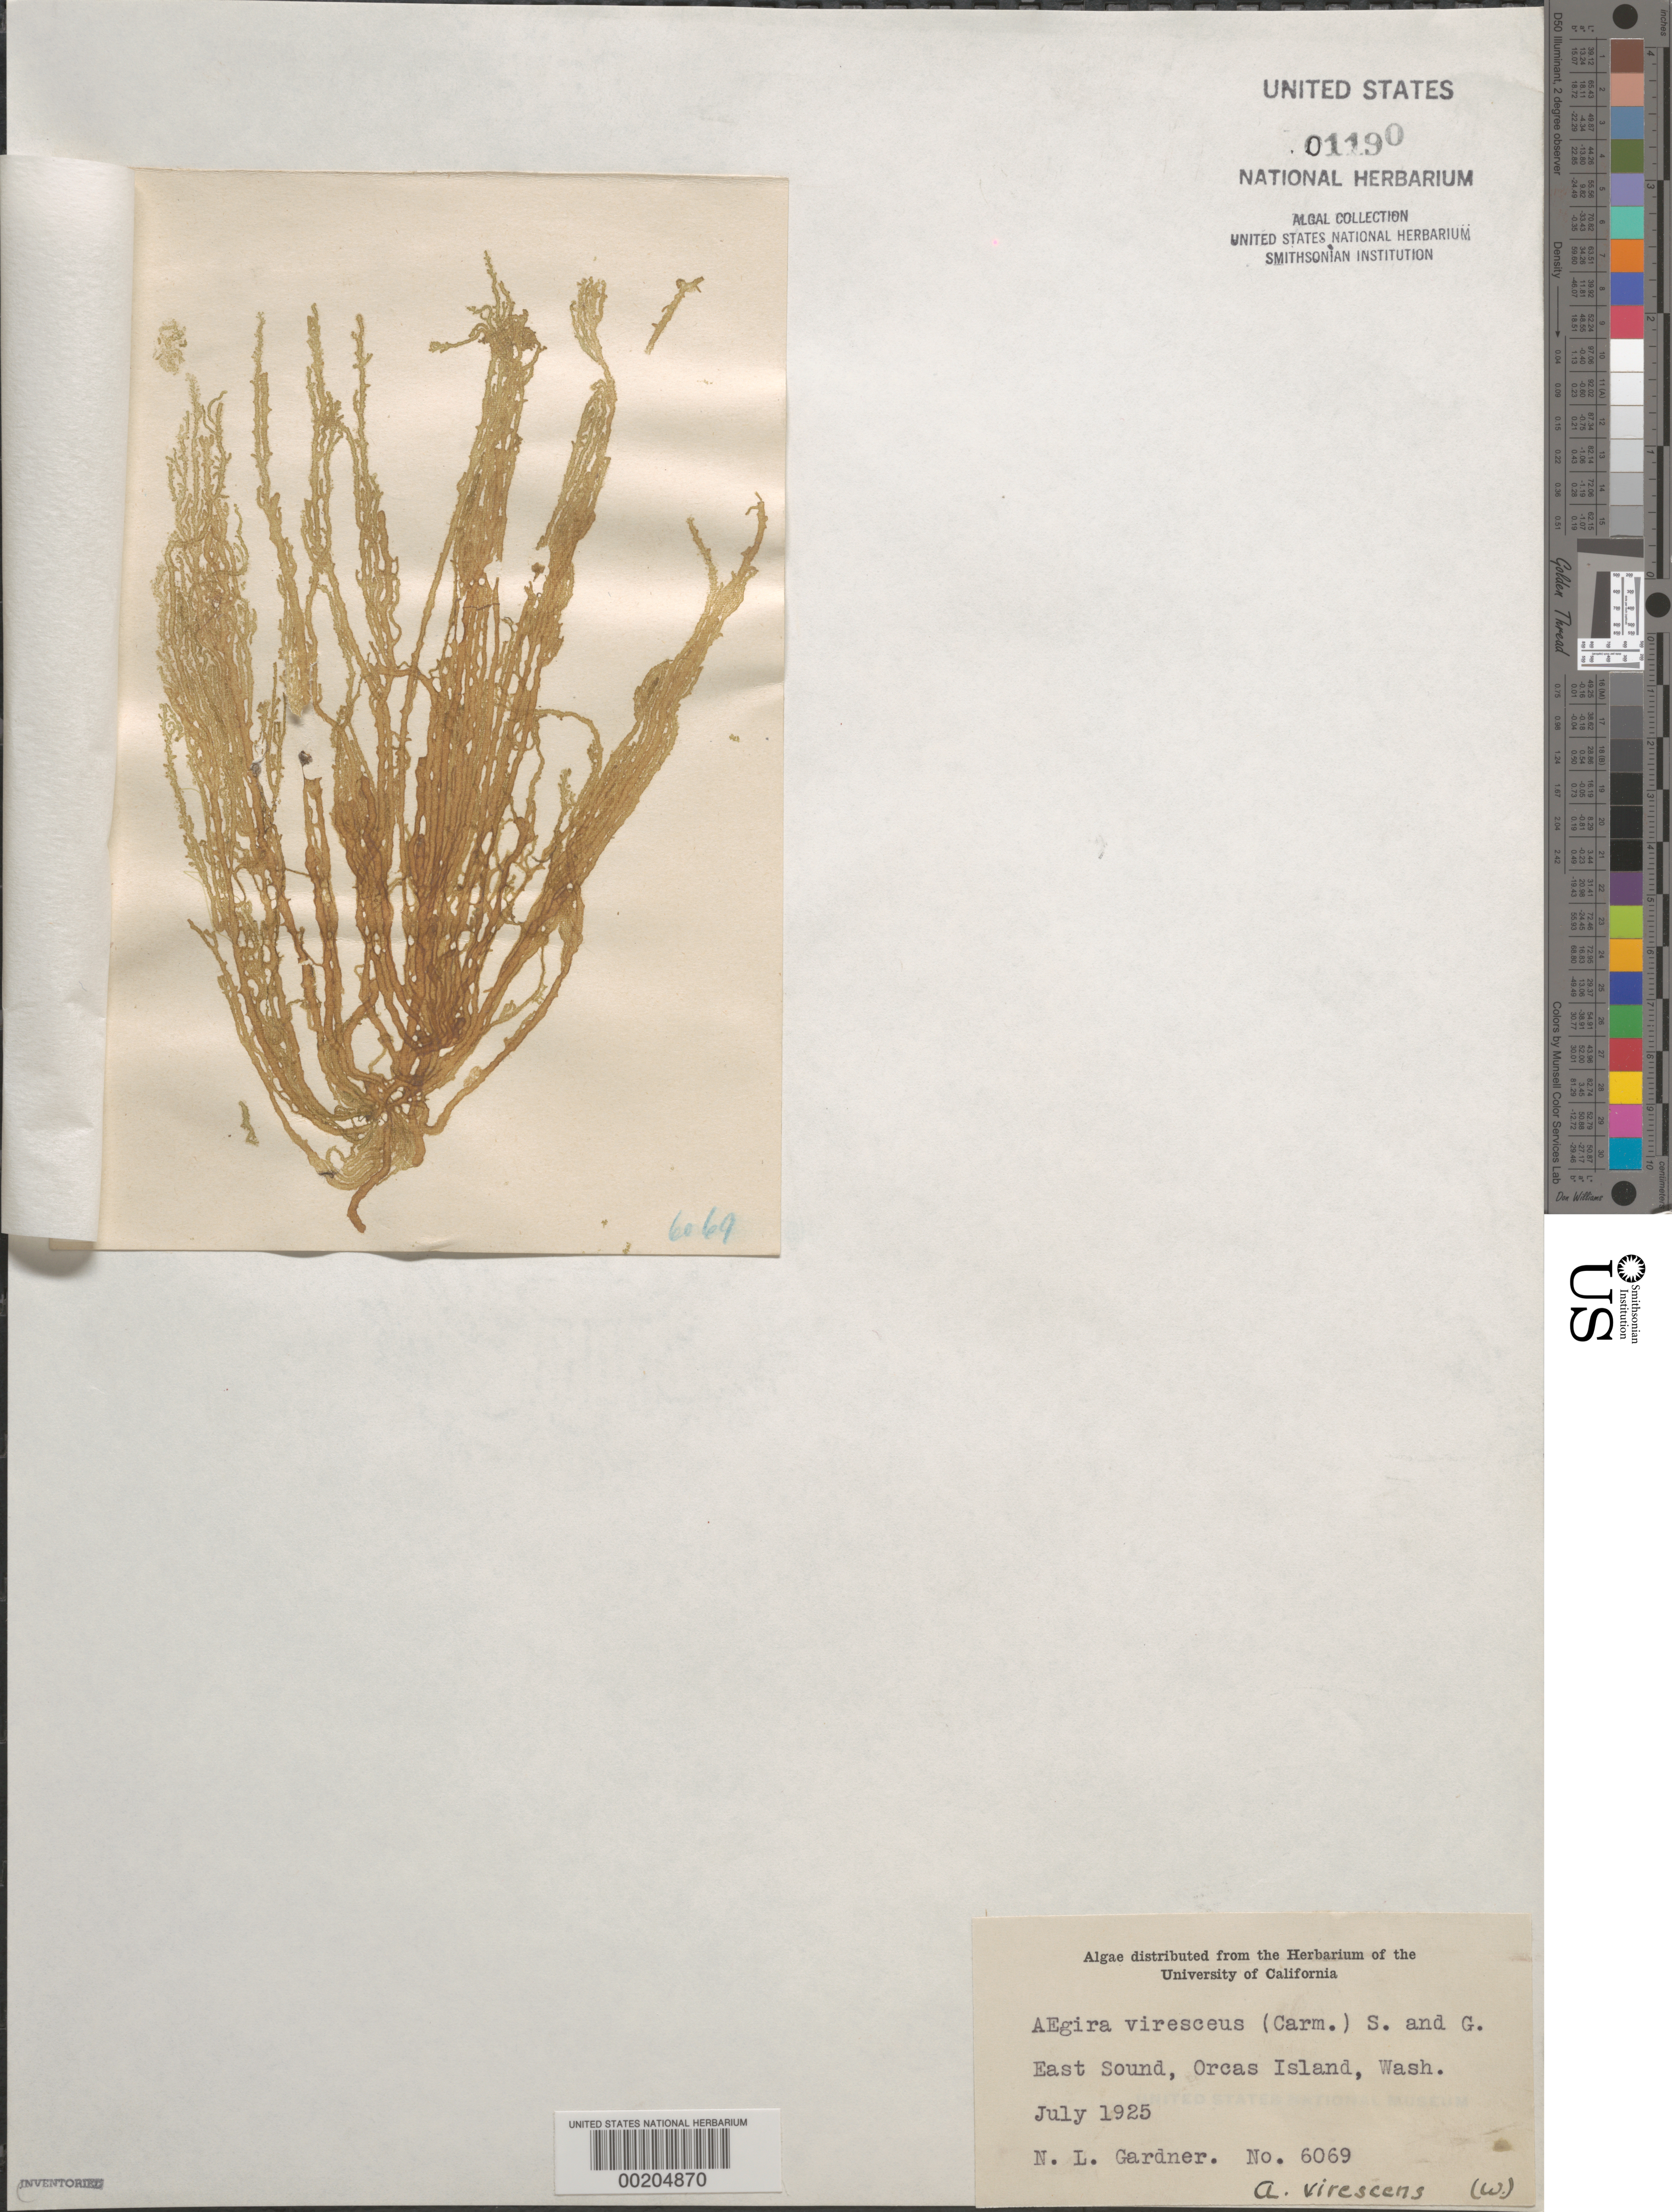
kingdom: Chromista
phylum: Ochrophyta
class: Phaeophyceae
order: Ectocarpales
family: Chordariaceae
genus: Eudesme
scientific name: Eudesme virescens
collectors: N. Gardner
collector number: NLG 6069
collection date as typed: Jul 1925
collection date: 1925-07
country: United States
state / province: Washington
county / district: San Juan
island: Orcas Island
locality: East Sound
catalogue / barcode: US 1190